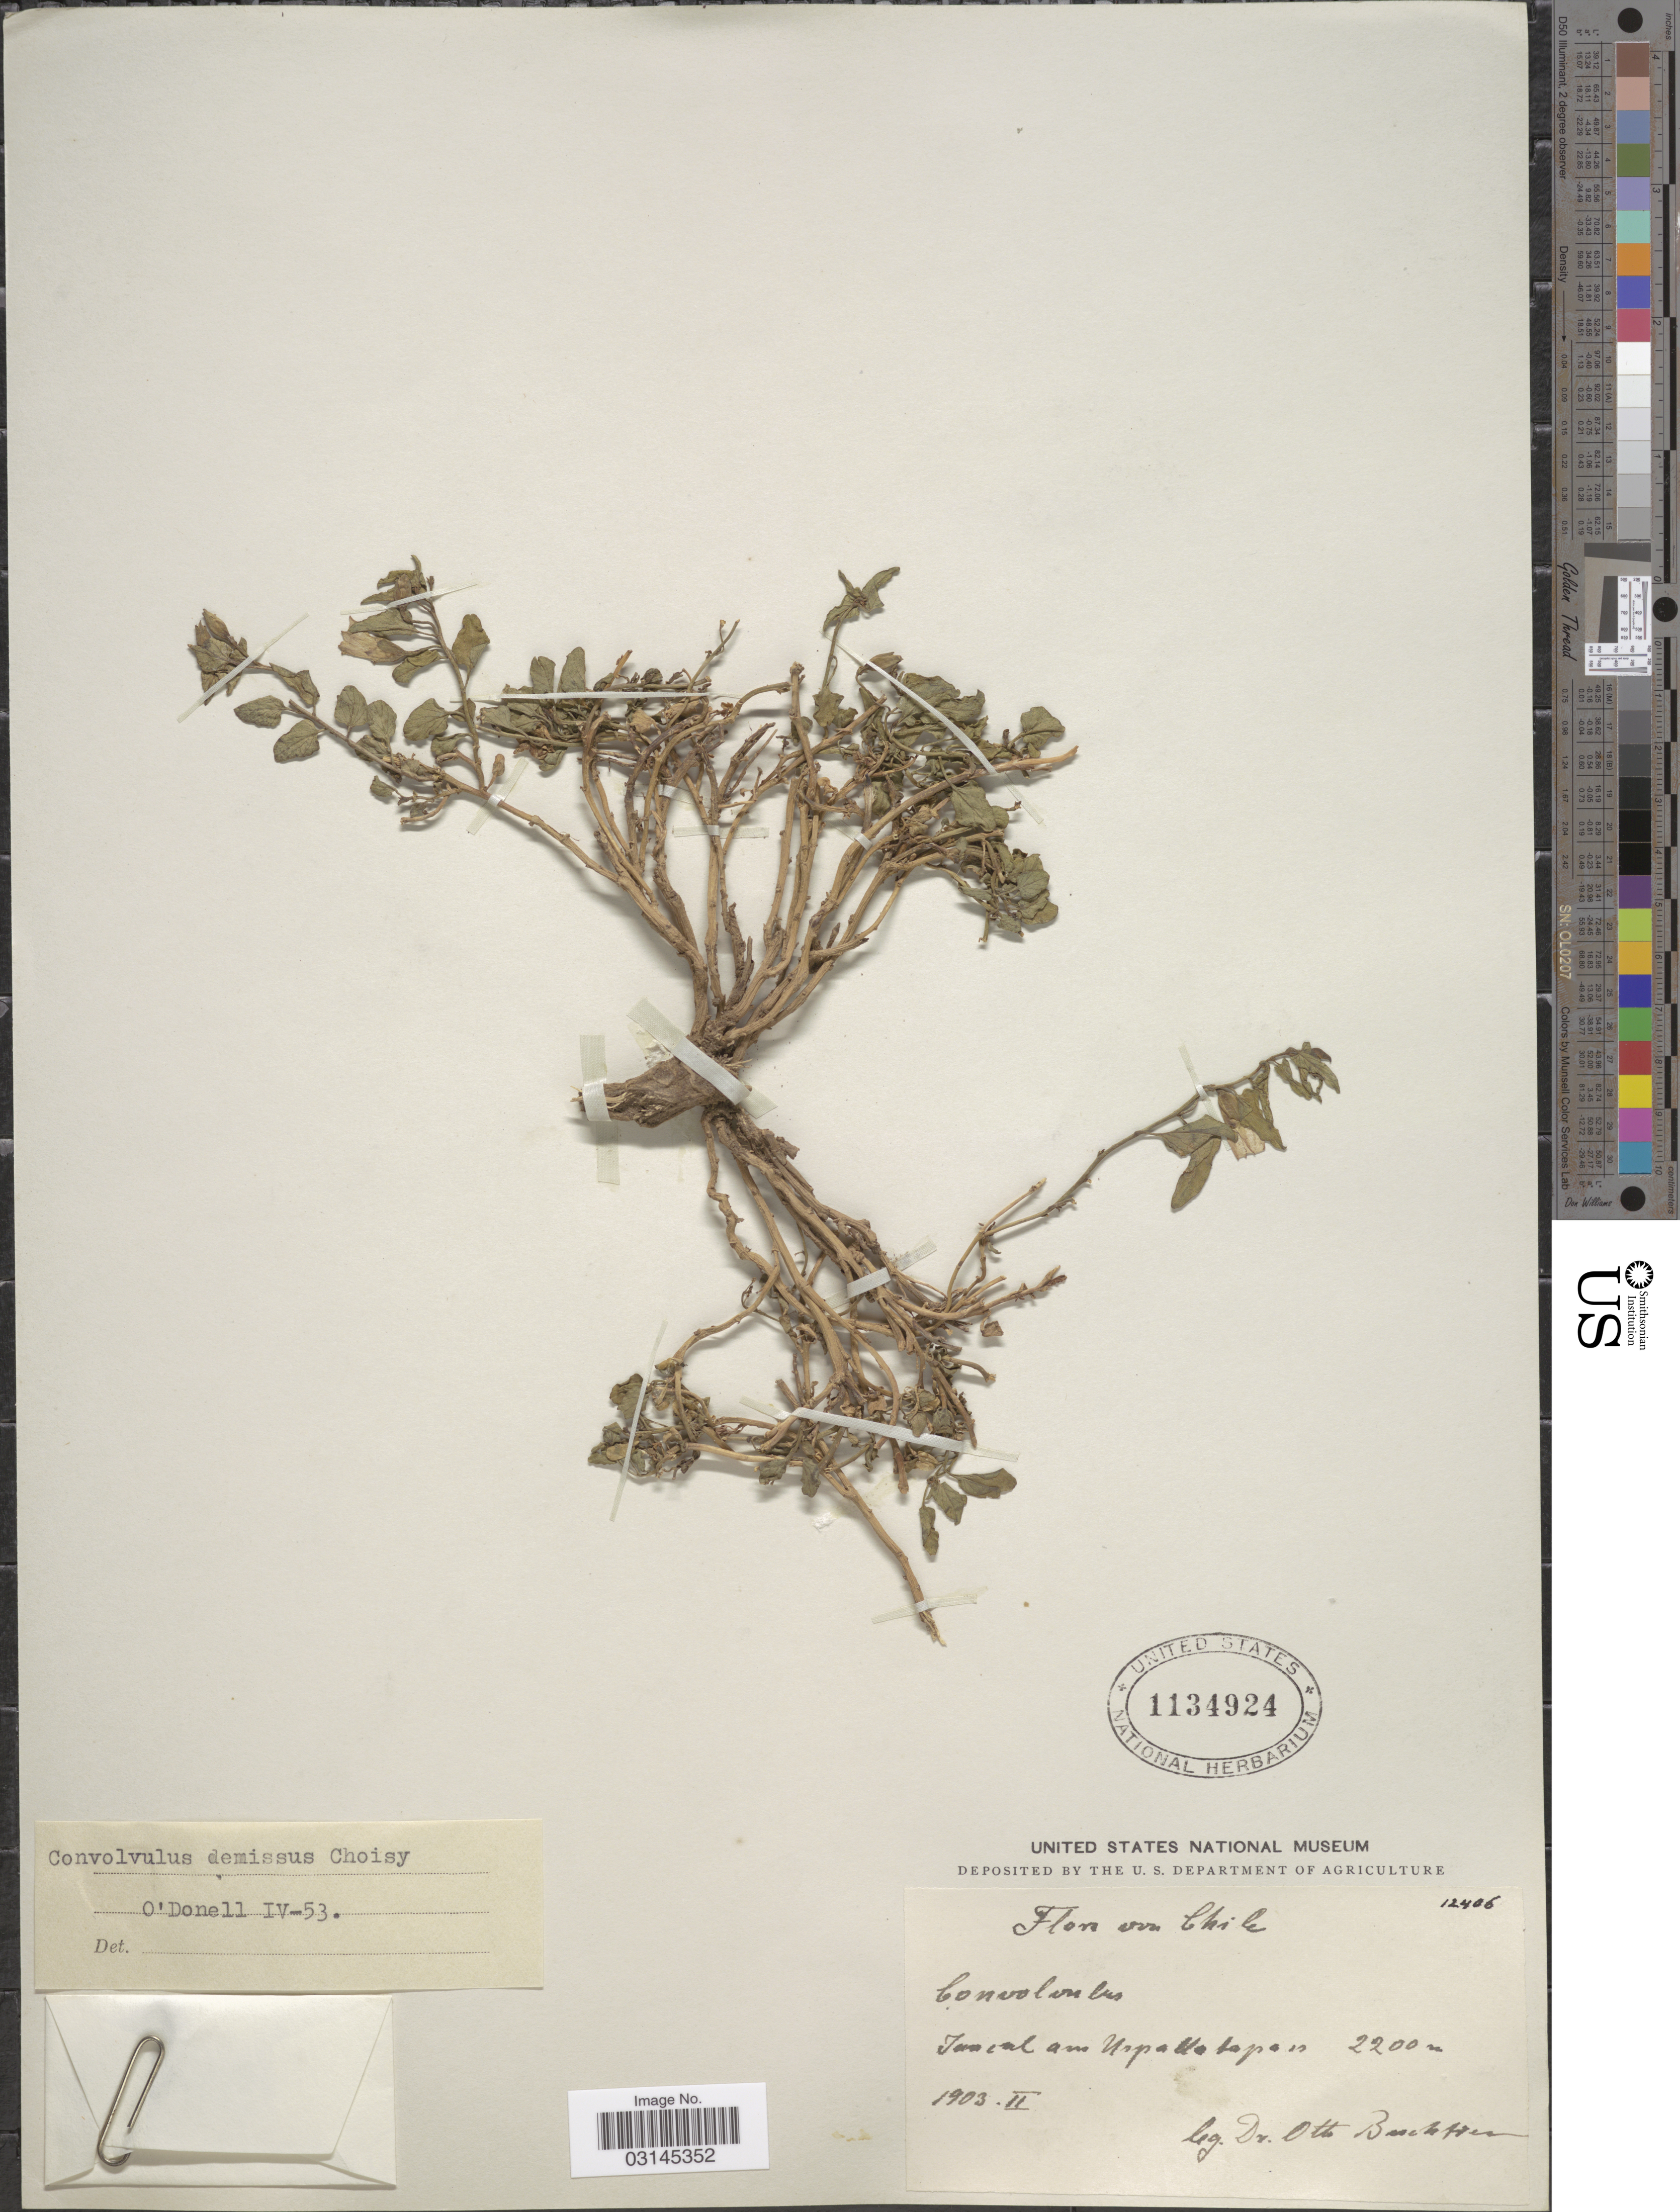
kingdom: Plantae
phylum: Tracheophyta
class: Magnoliopsida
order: Solanales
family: Convolvulaceae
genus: Convolvulus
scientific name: Convolvulus demissus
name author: Choisy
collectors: O. Buchtien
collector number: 12406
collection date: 1903-02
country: Chile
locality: Juncal am Uspallatapass.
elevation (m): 2200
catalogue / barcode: US 1134924